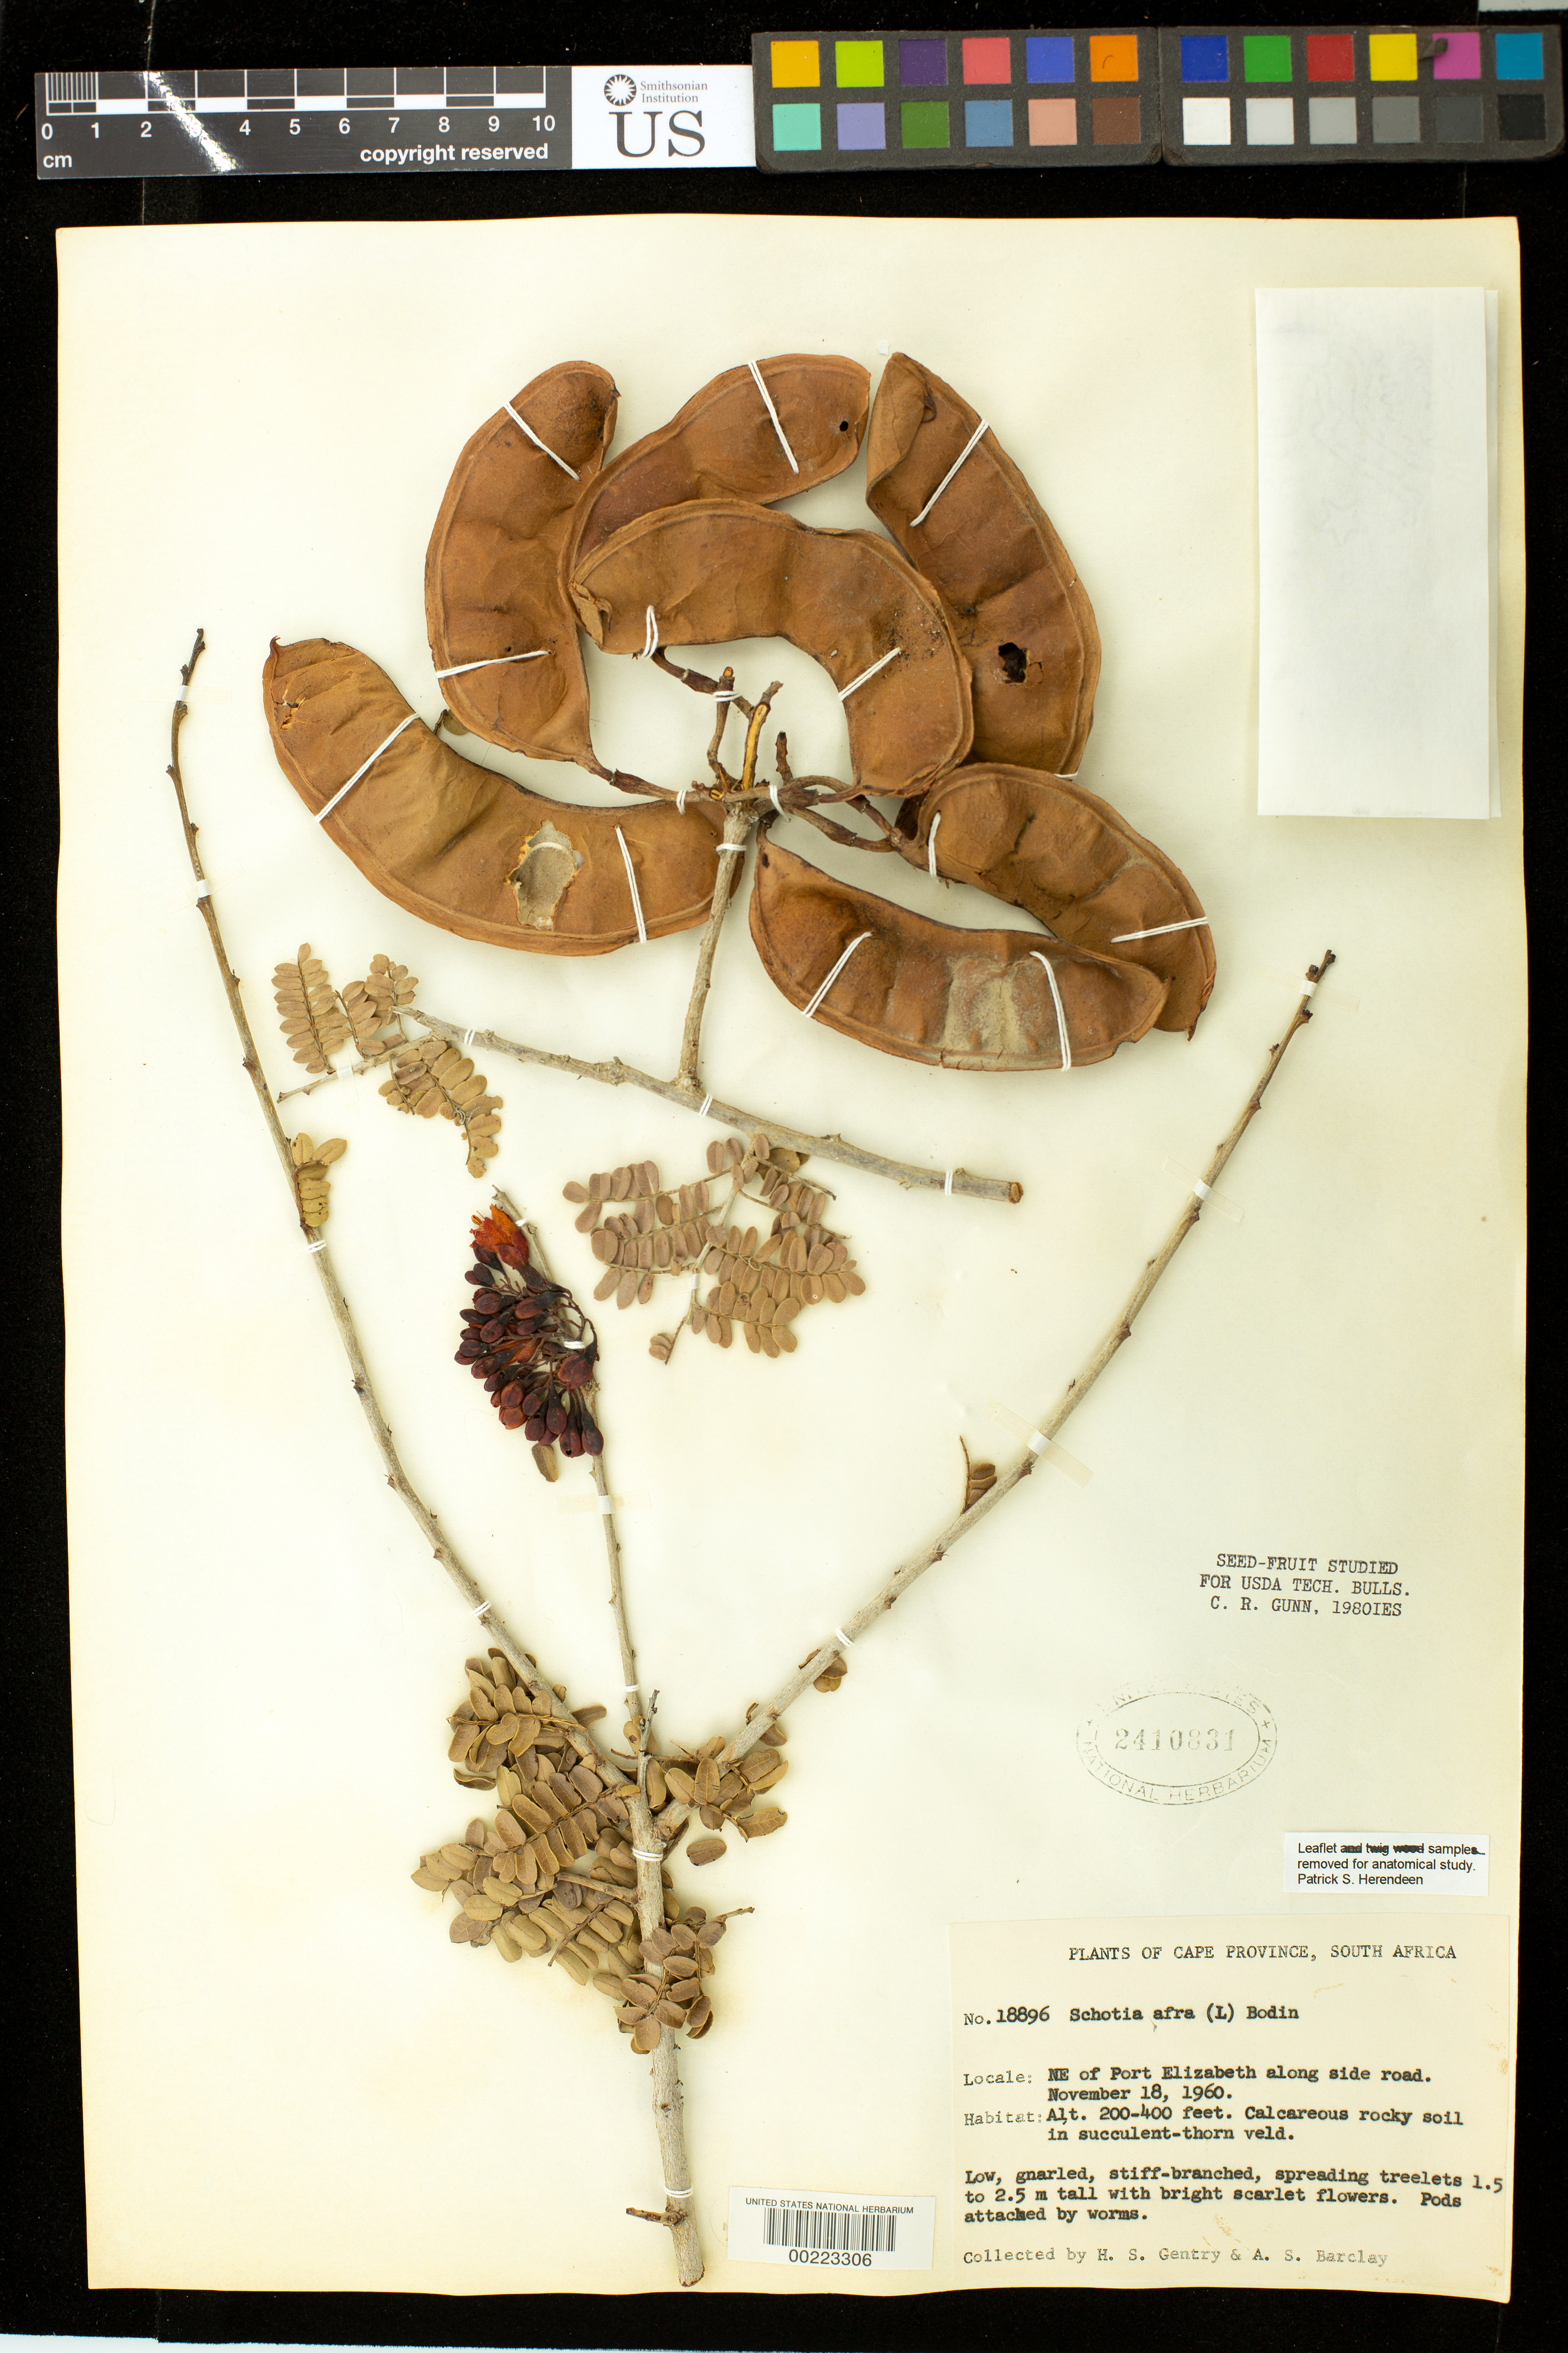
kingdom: Plantae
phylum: Tracheophyta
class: Magnoliopsida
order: Fabales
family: Fabaceae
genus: Schotia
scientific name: Schotia afra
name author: (Linn) Thunb.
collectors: H. S. Gentry & A. S. Barclay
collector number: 18896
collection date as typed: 18 Nov 1960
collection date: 1960-11-18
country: South Africa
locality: Ne of port elizabeth along side roadmuiskraal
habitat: Calcareous rocky soil in succulent-thorn veld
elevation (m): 61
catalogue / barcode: US 2410831